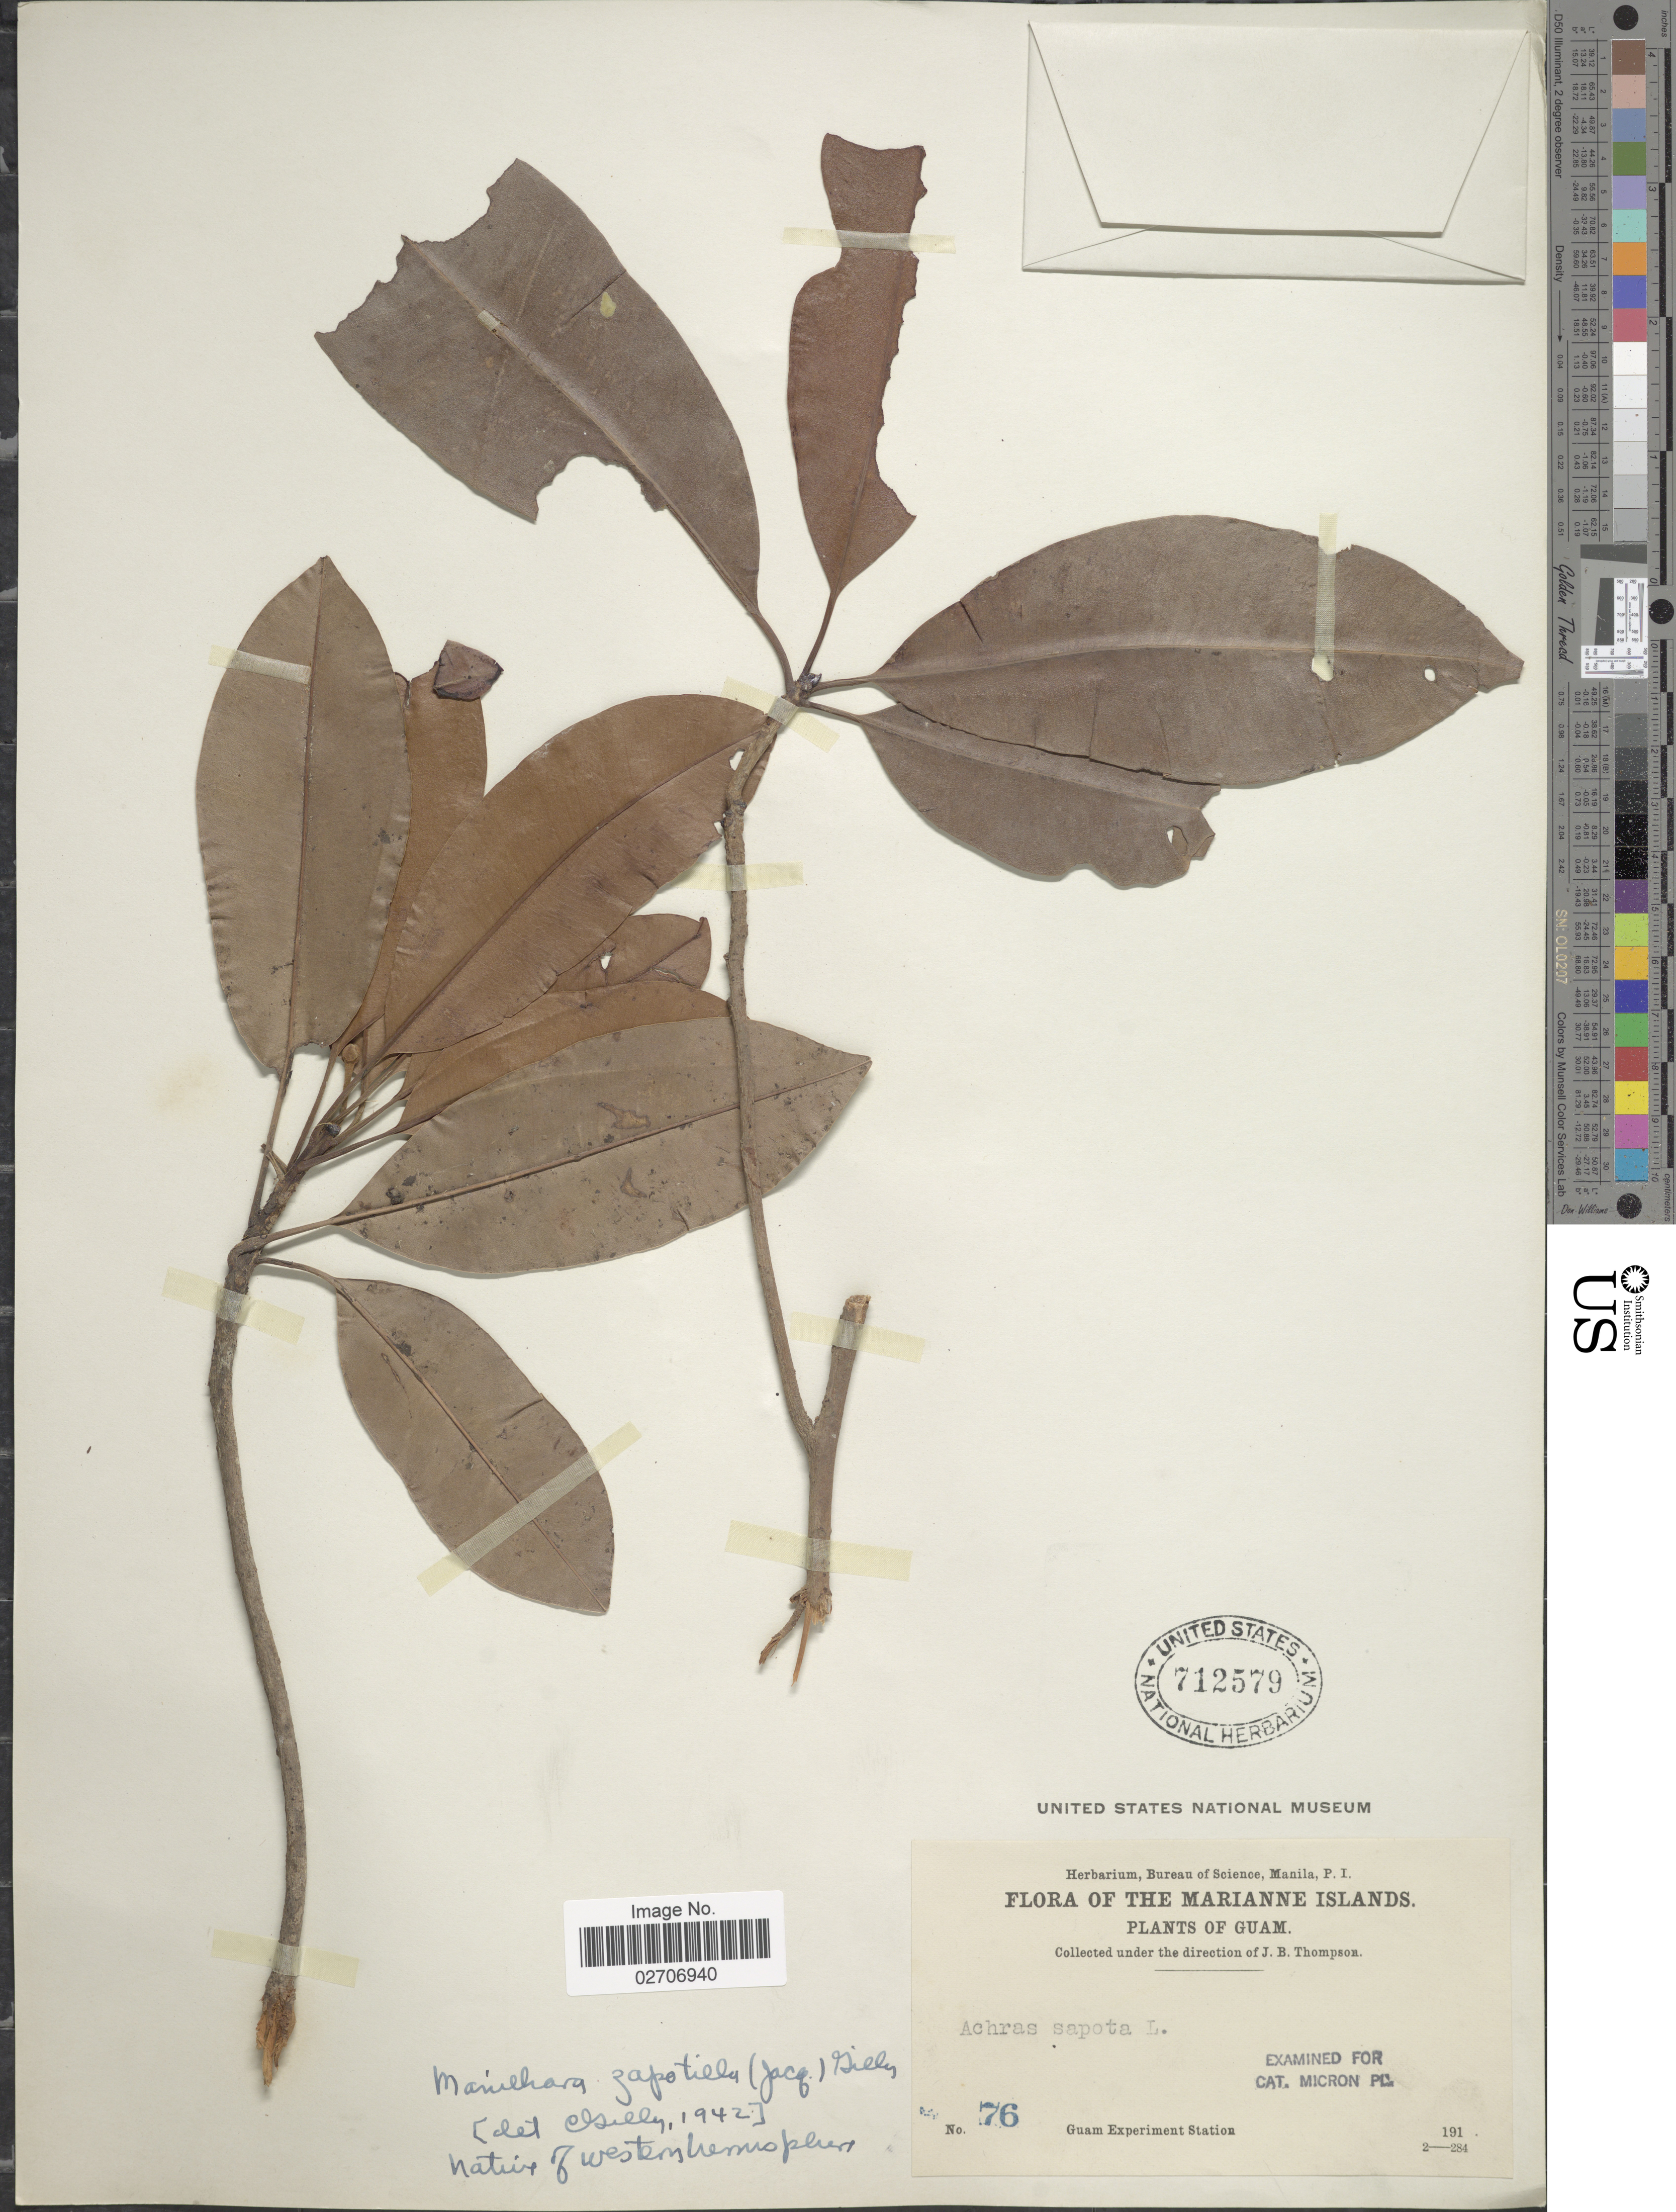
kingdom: Plantae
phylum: Tracheophyta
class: Magnoliopsida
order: Ericales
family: Sapotaceae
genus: Manilkara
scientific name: Manilkara zapota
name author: (L.) P. Royen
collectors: J. B. Thompson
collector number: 76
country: Guam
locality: Marianne Islands, Guam Experiment Station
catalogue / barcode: US 712579